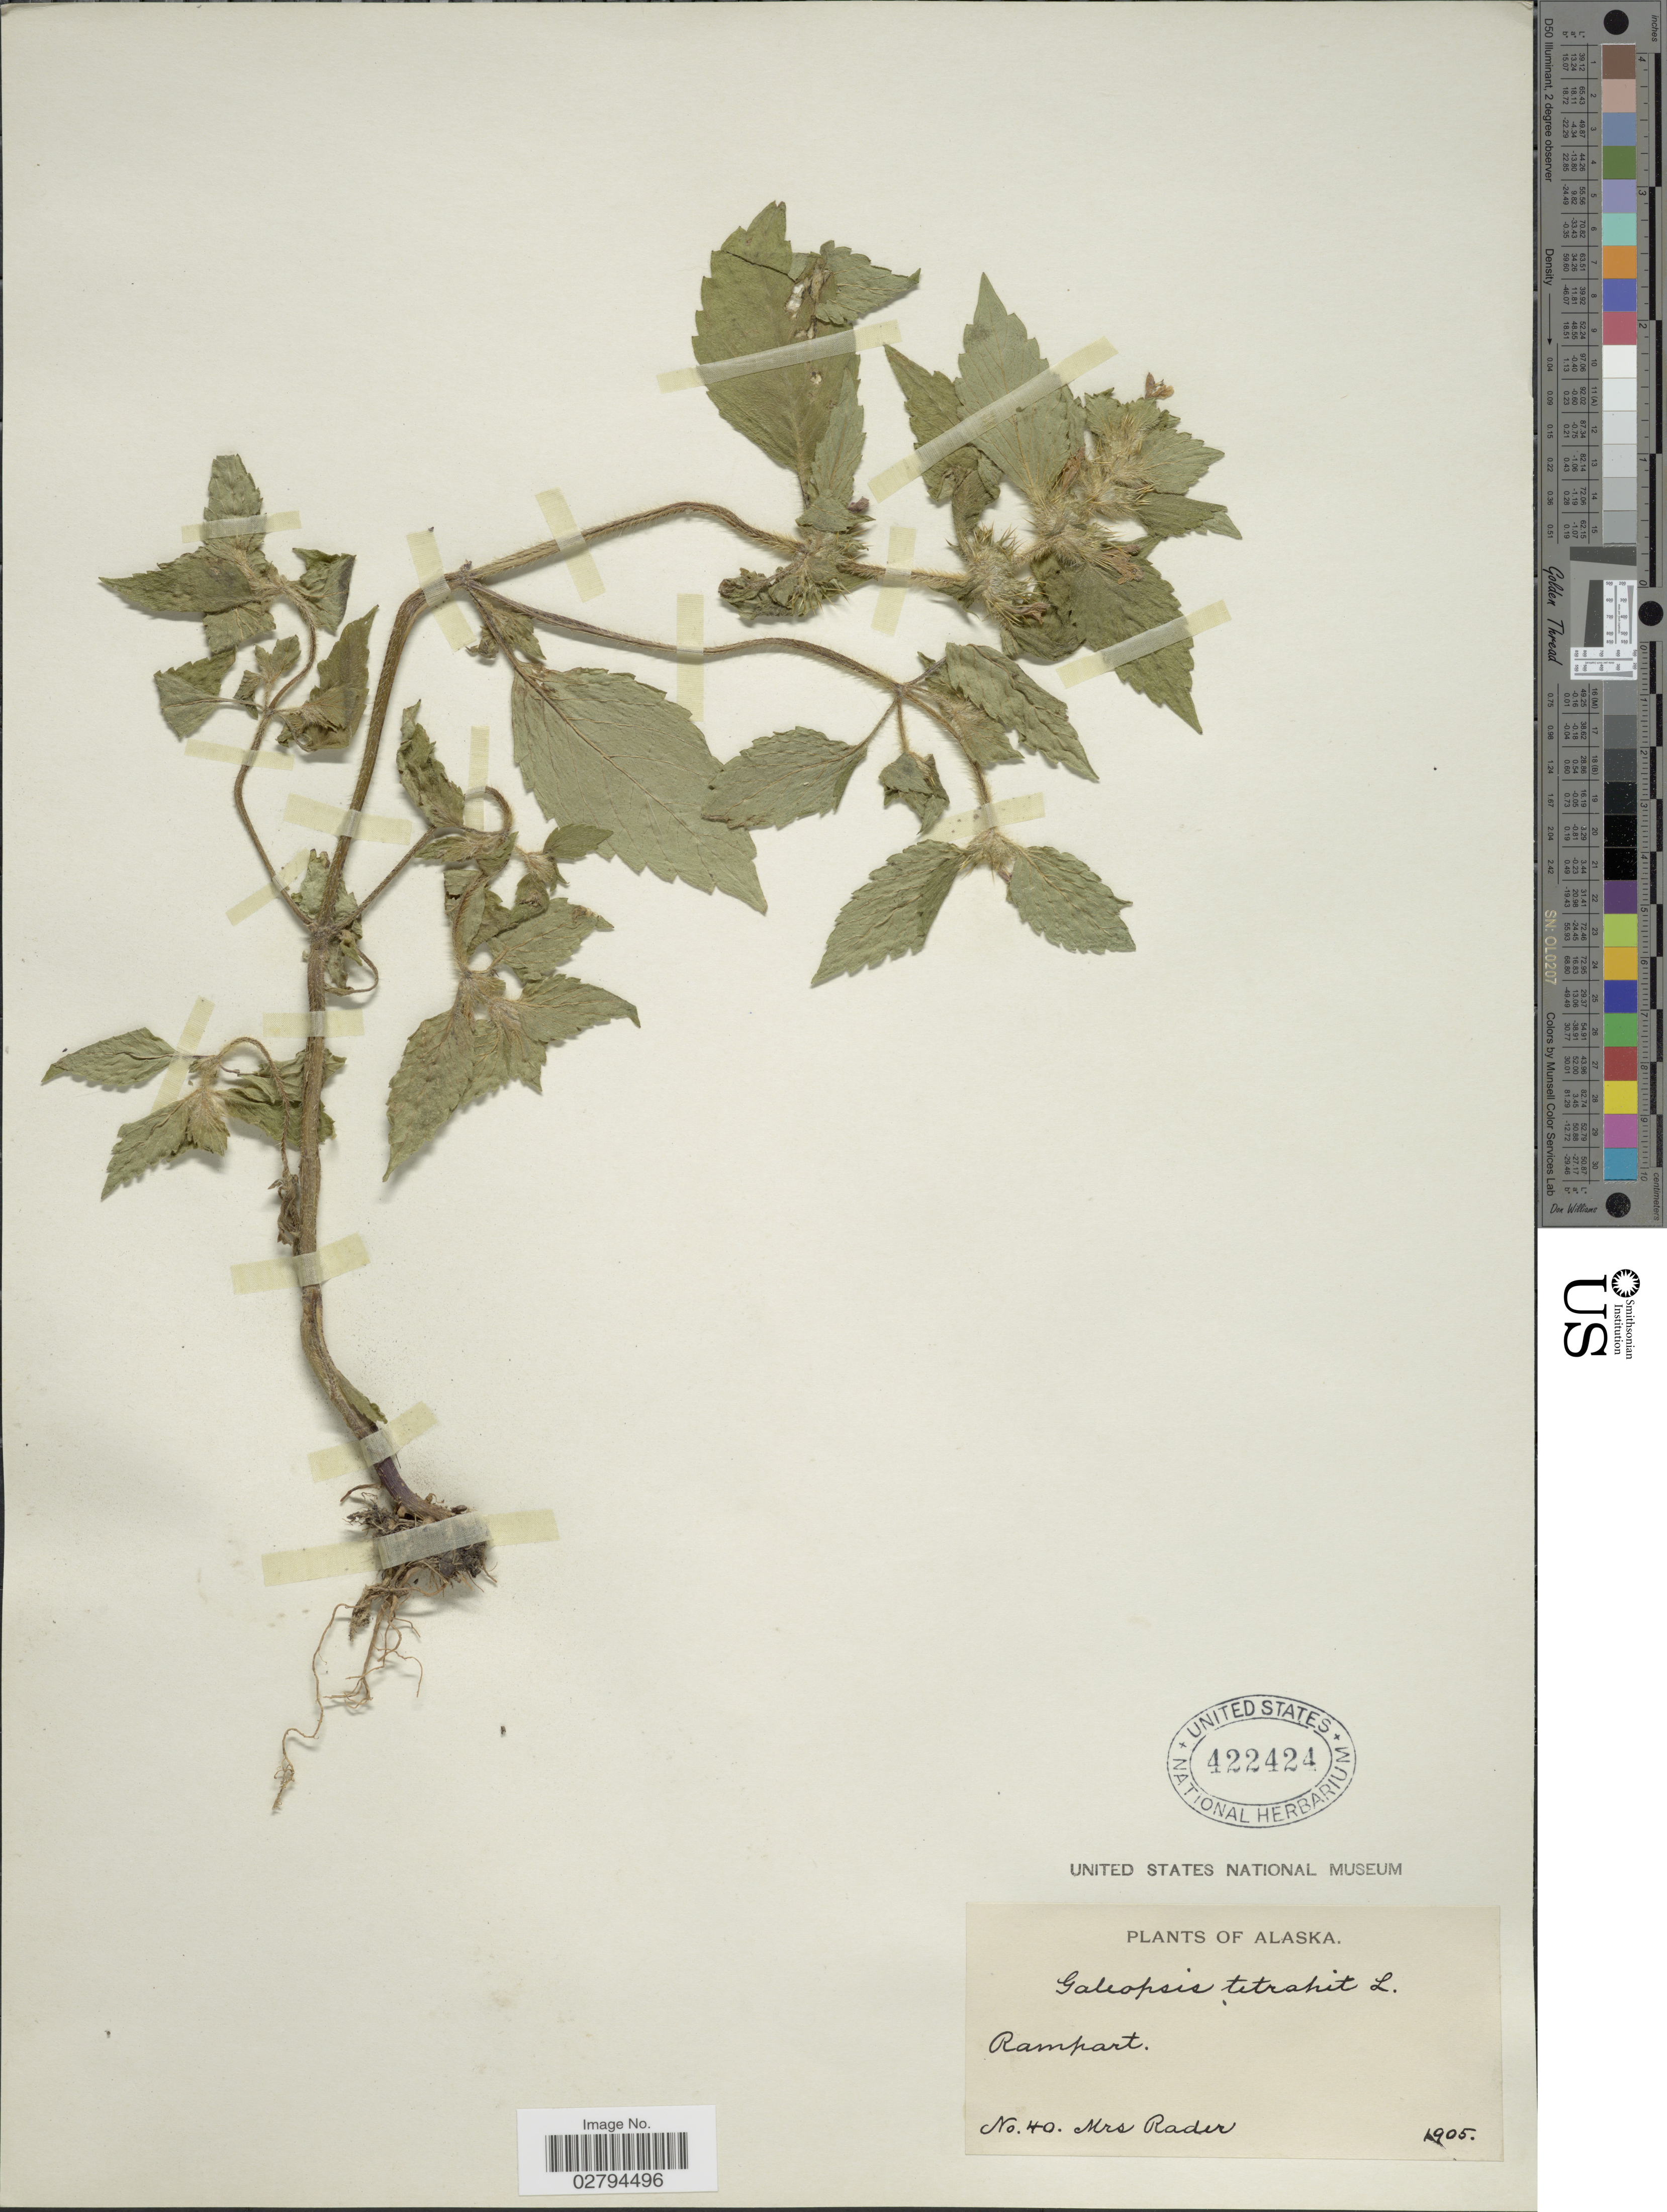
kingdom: Plantae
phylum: Tracheophyta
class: Magnoliopsida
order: Lamiales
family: Lamiaceae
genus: Galeopsis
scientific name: Galeopsis tetrahit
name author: L.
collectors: Mrs. Rader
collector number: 40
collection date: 1905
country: United States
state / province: Alaska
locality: Rampart.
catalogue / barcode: US 422424